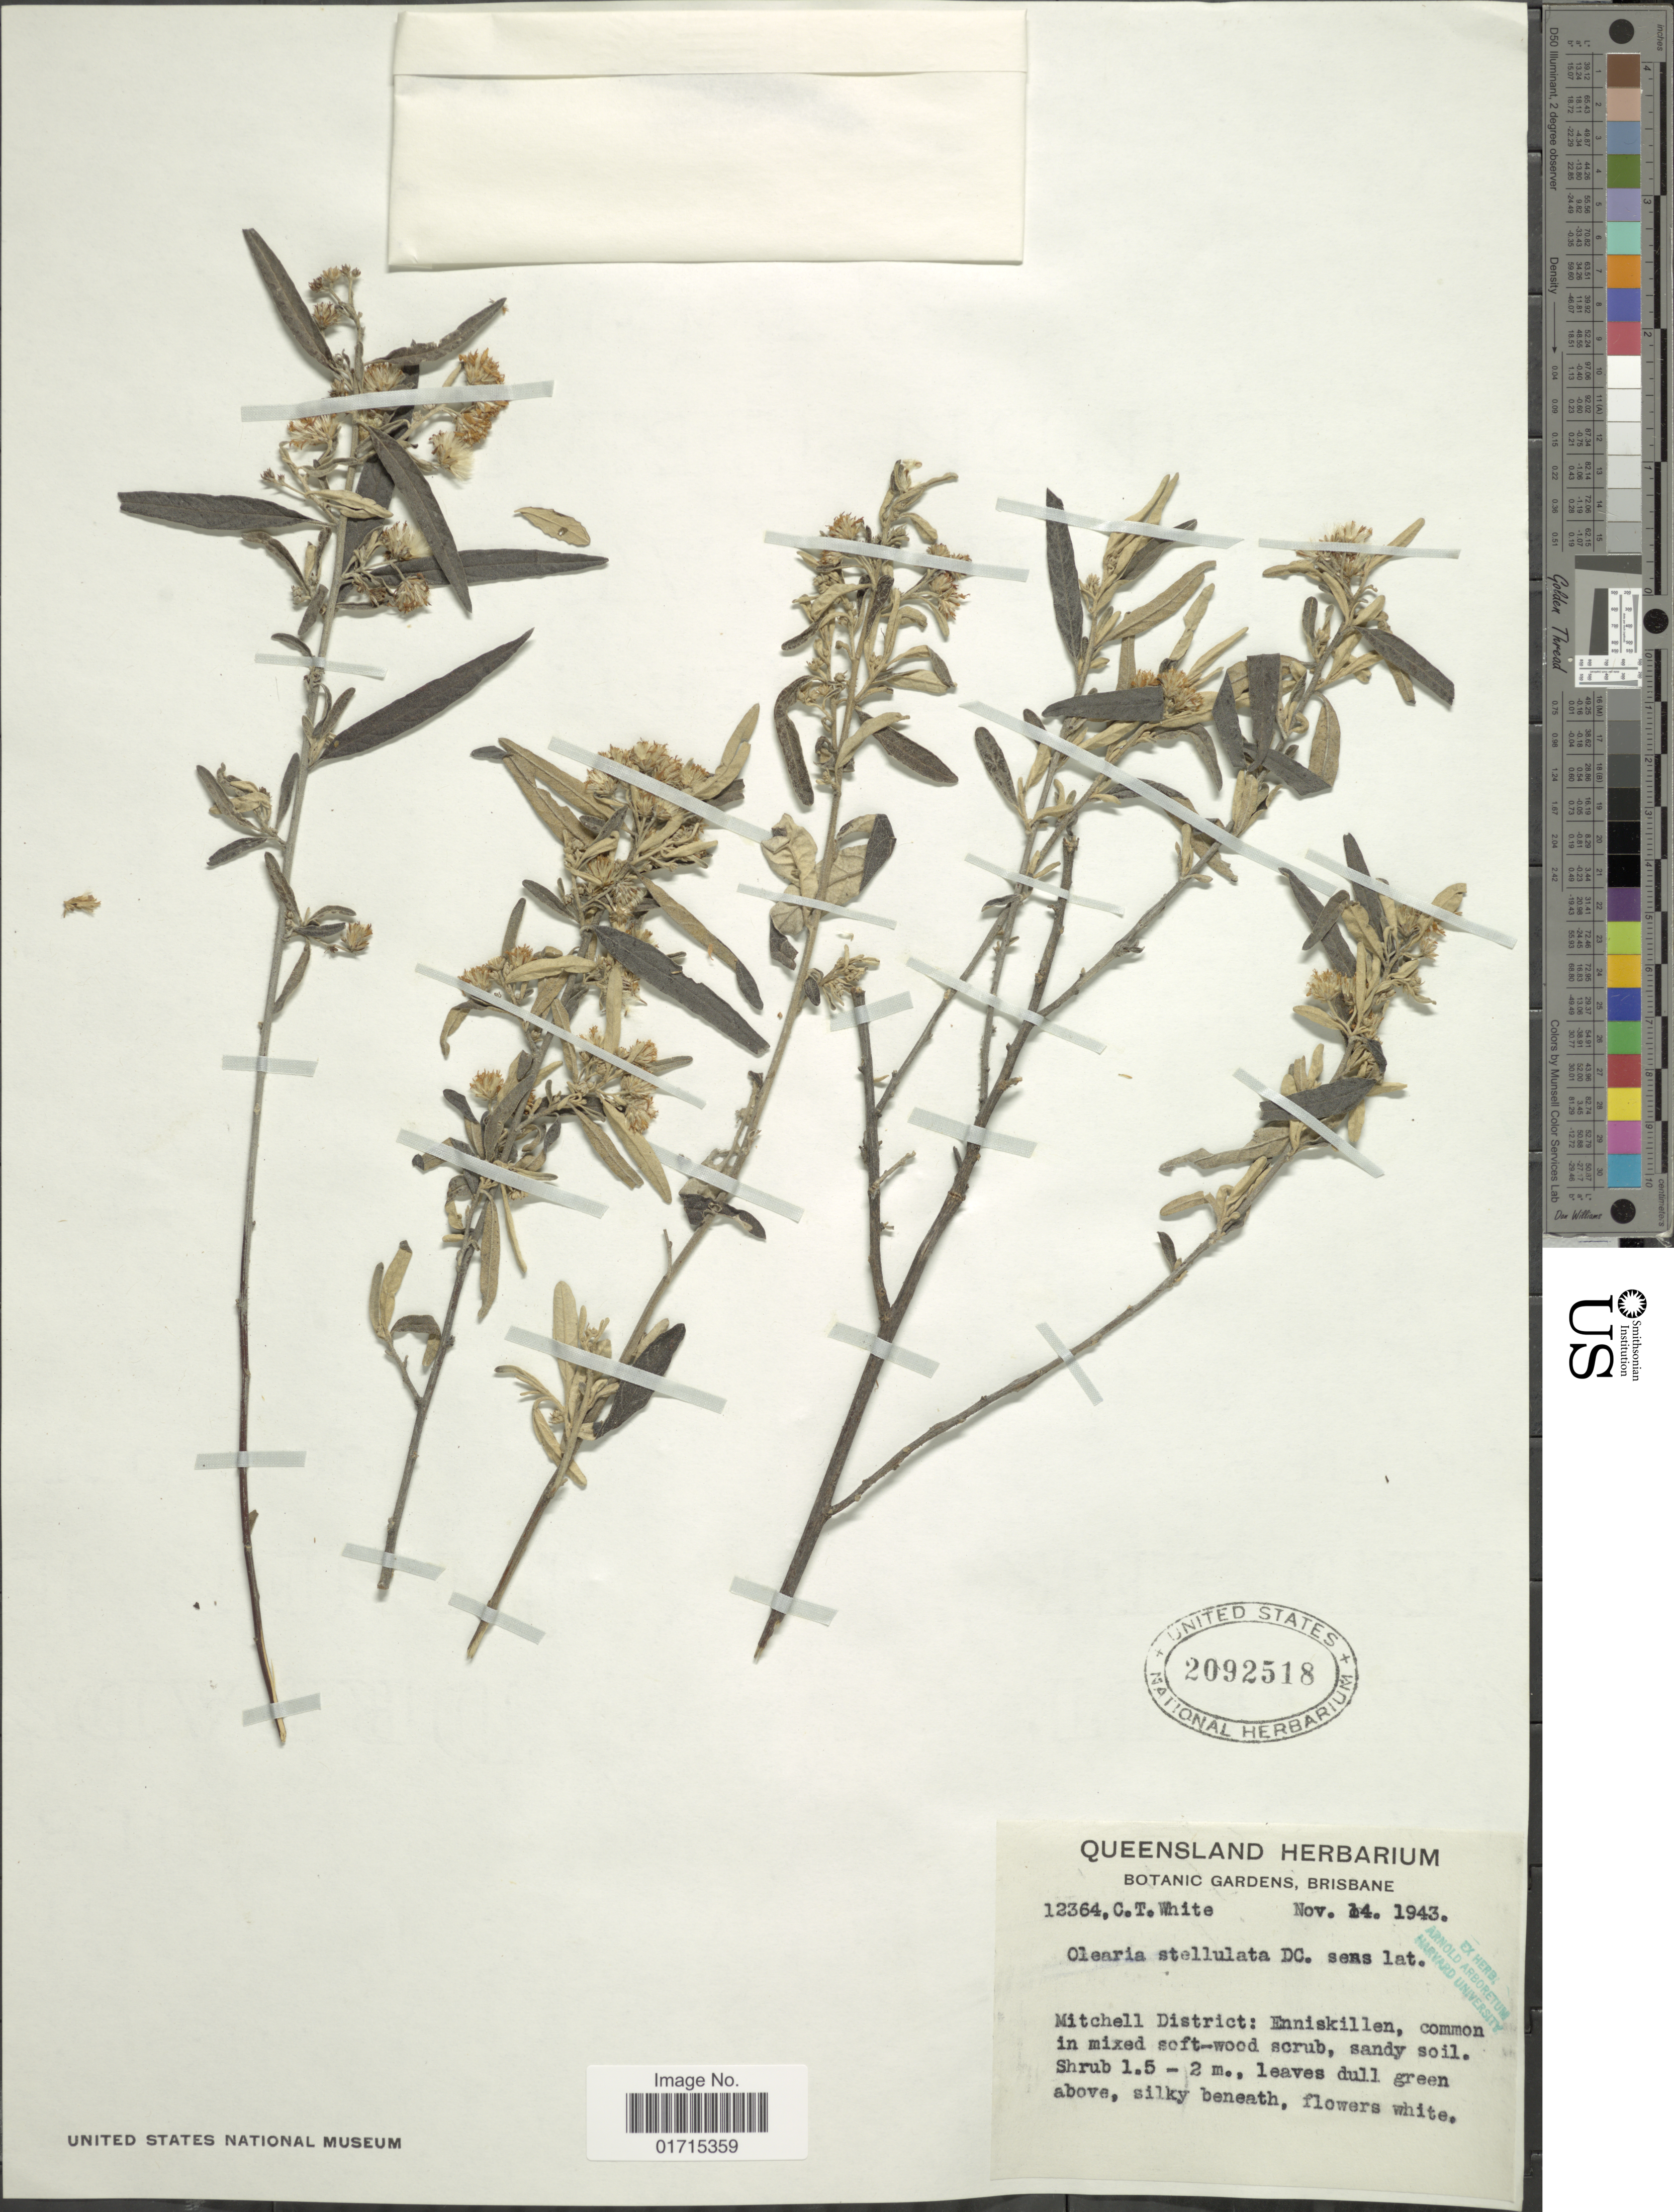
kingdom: Plantae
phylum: Tracheophyta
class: Magnoliopsida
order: Asterales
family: Asteraceae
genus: Olearia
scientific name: Olearia stellulata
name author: (Labill.) DC.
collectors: C. T. White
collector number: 12364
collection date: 1943-11-14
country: Australia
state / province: Queensland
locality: Mitchell District: Enniskillen, common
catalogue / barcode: US 2092518